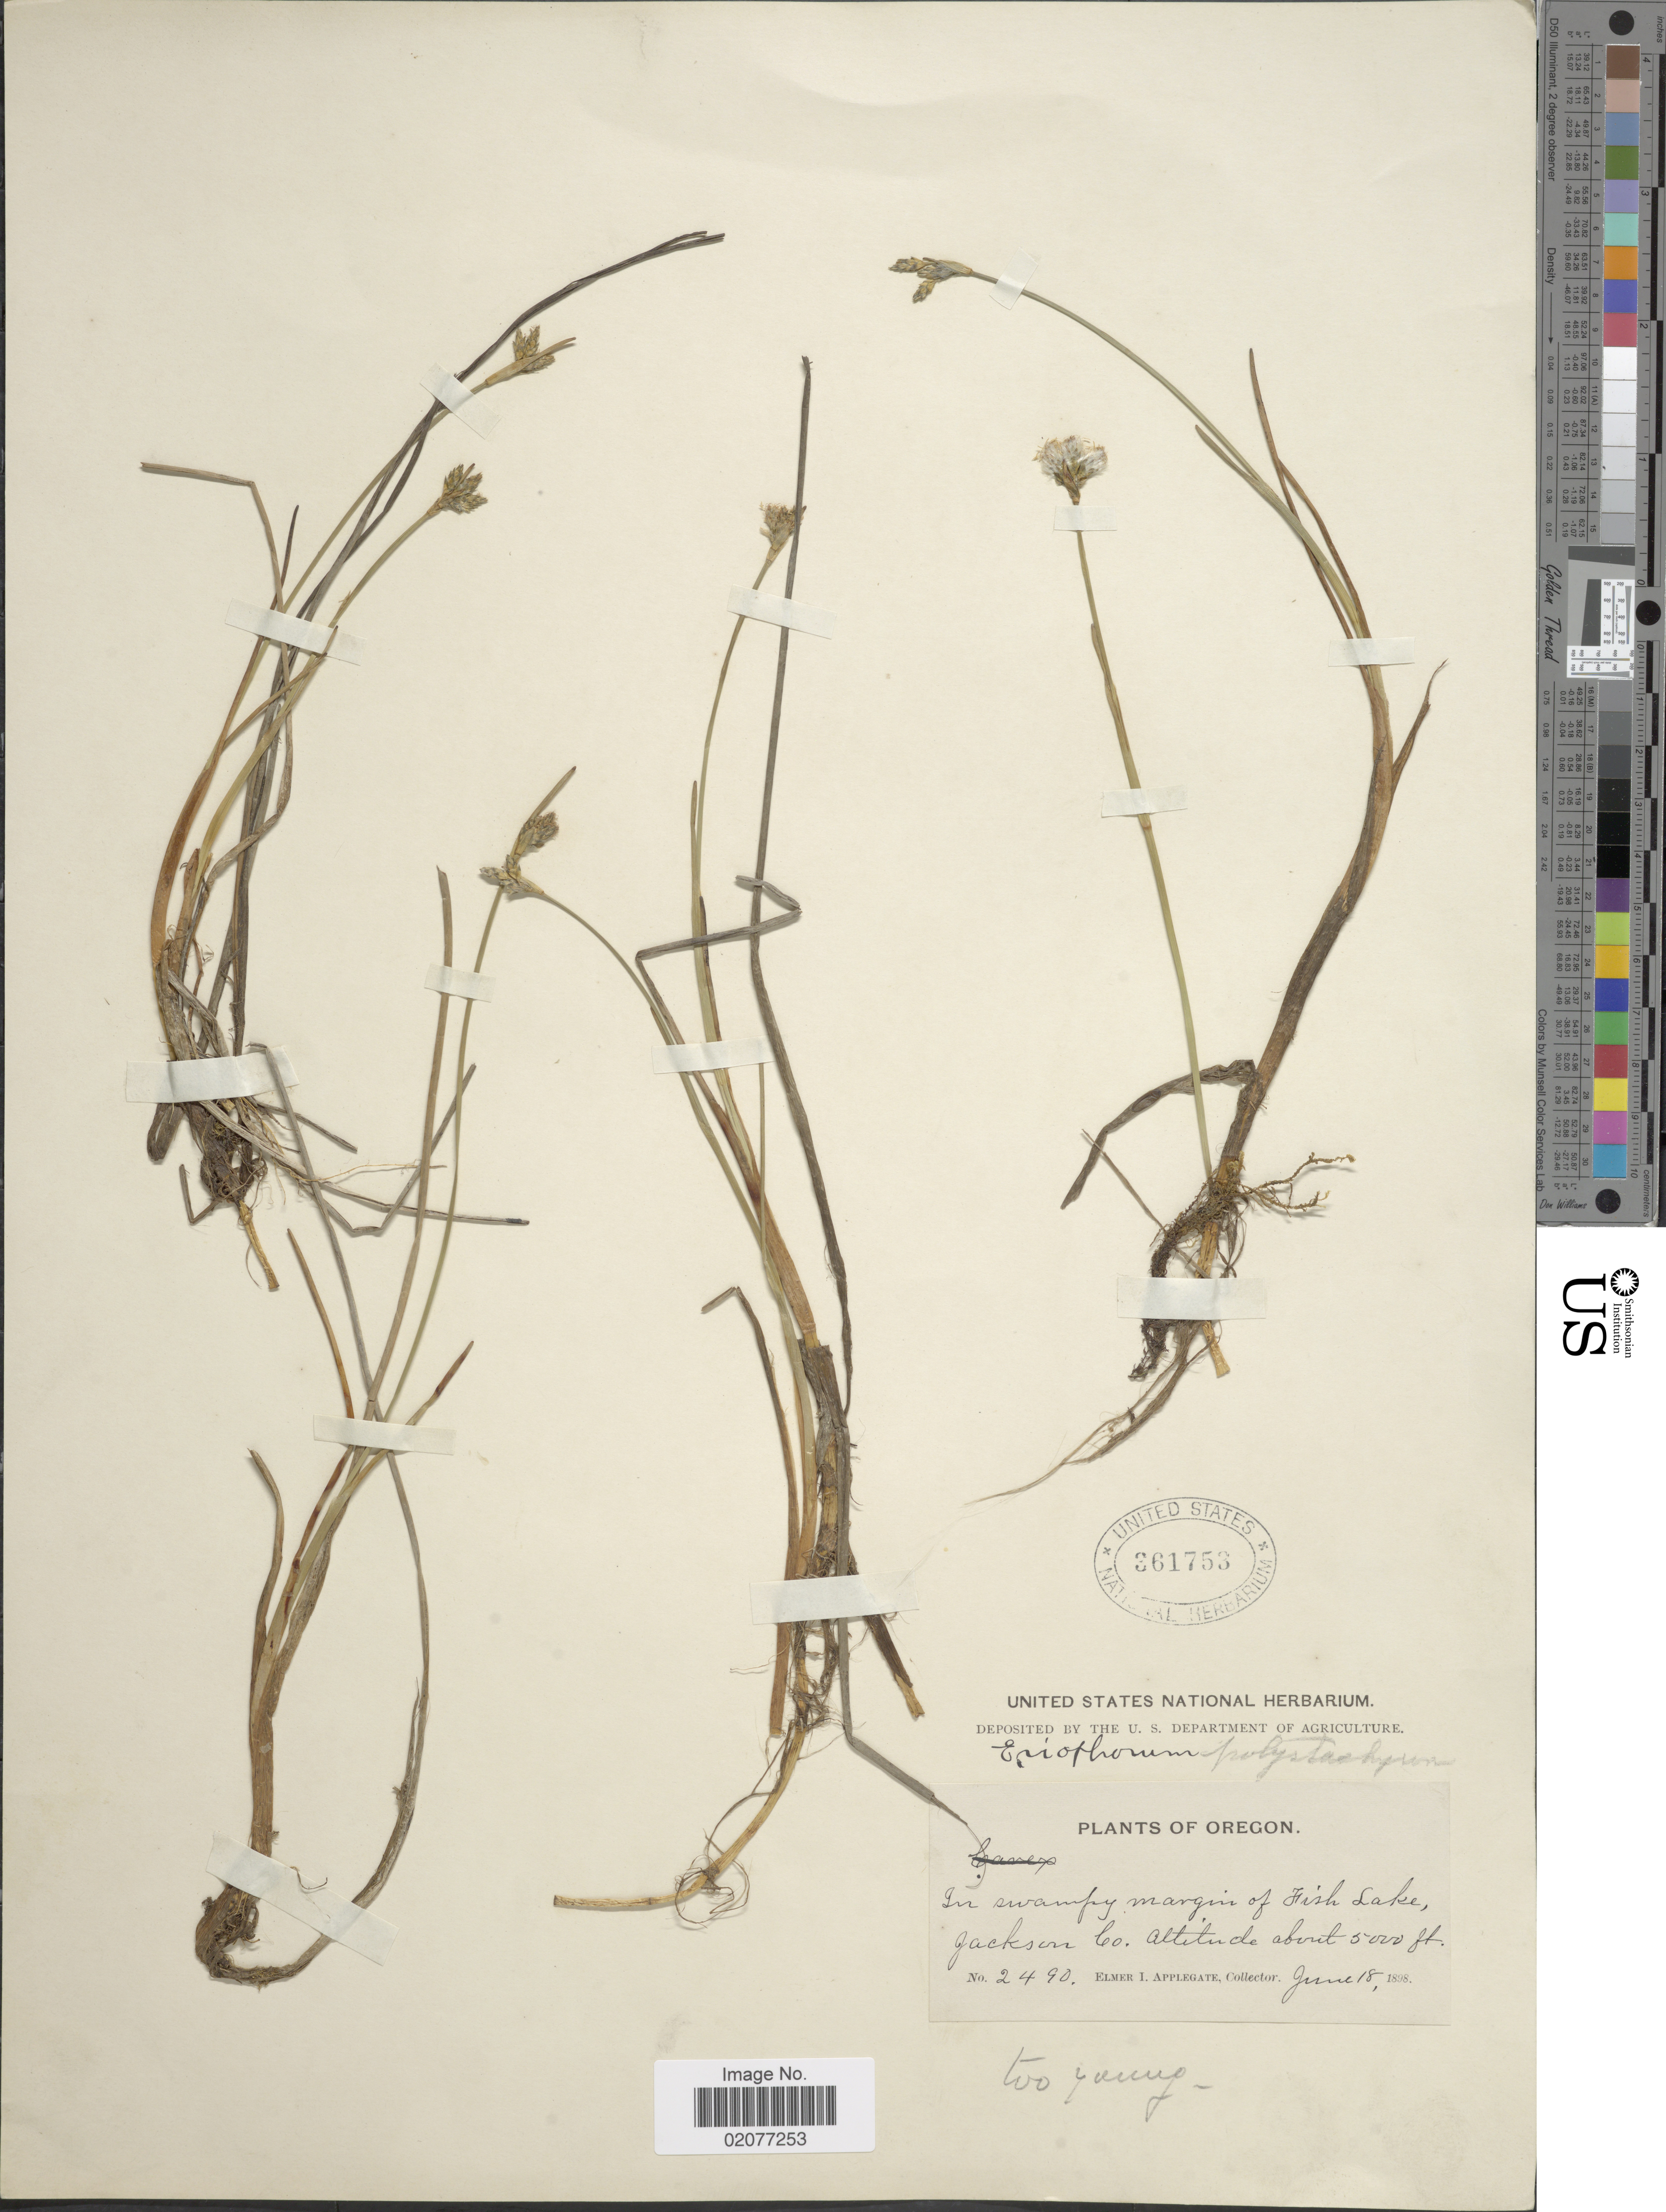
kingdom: Plantae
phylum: Tracheophyta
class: Liliopsida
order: Poales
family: Cyperaceae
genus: Eriophorum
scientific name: Eriophorum angustifolium subsp. angustifolium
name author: Honck.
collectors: E. I. Applegate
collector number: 2490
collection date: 1898-06-18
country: United States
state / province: Oregon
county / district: Jackson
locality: Oregon, Jackson Co.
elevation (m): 1524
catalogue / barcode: US 361753